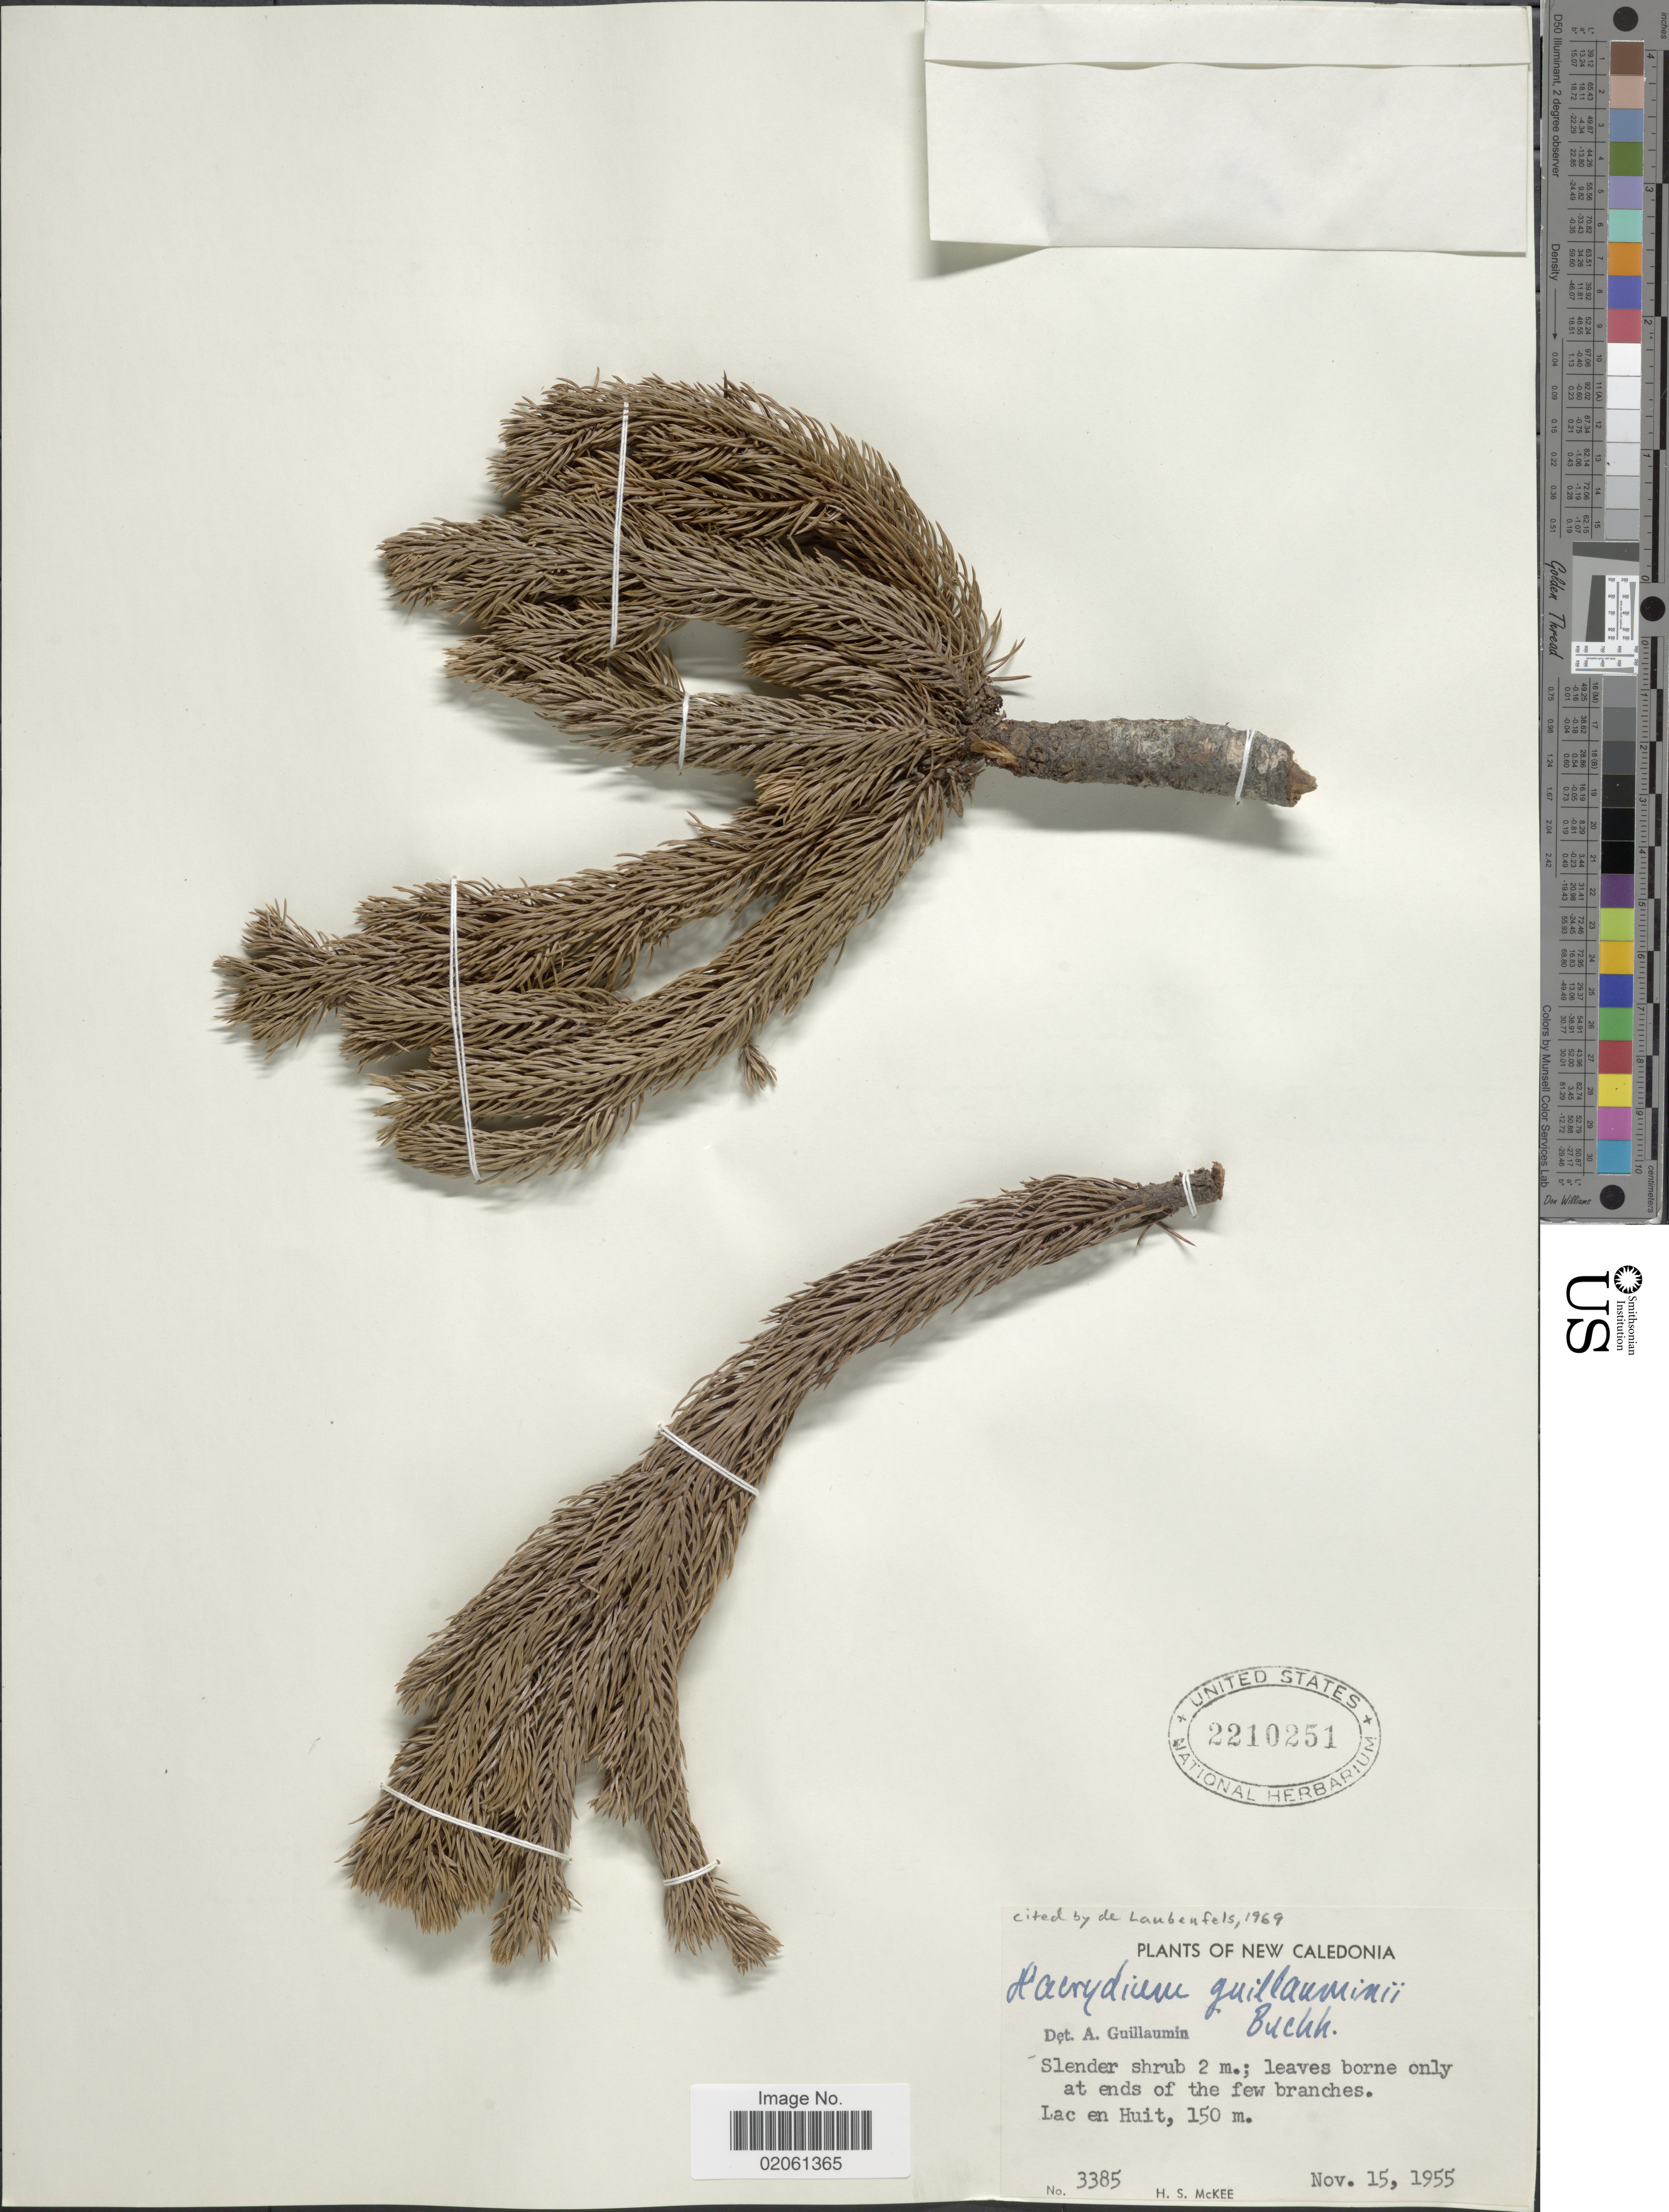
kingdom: Plantae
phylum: Tracheophyta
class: Pinopsida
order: Pinales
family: Podocarpaceae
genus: Dacrydium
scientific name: Dacrydium guillauminii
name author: J. Buchholz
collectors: H. S. McKee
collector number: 3385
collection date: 1955-11-15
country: New Caledonia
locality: Lac en Huit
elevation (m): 150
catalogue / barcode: US 2210251